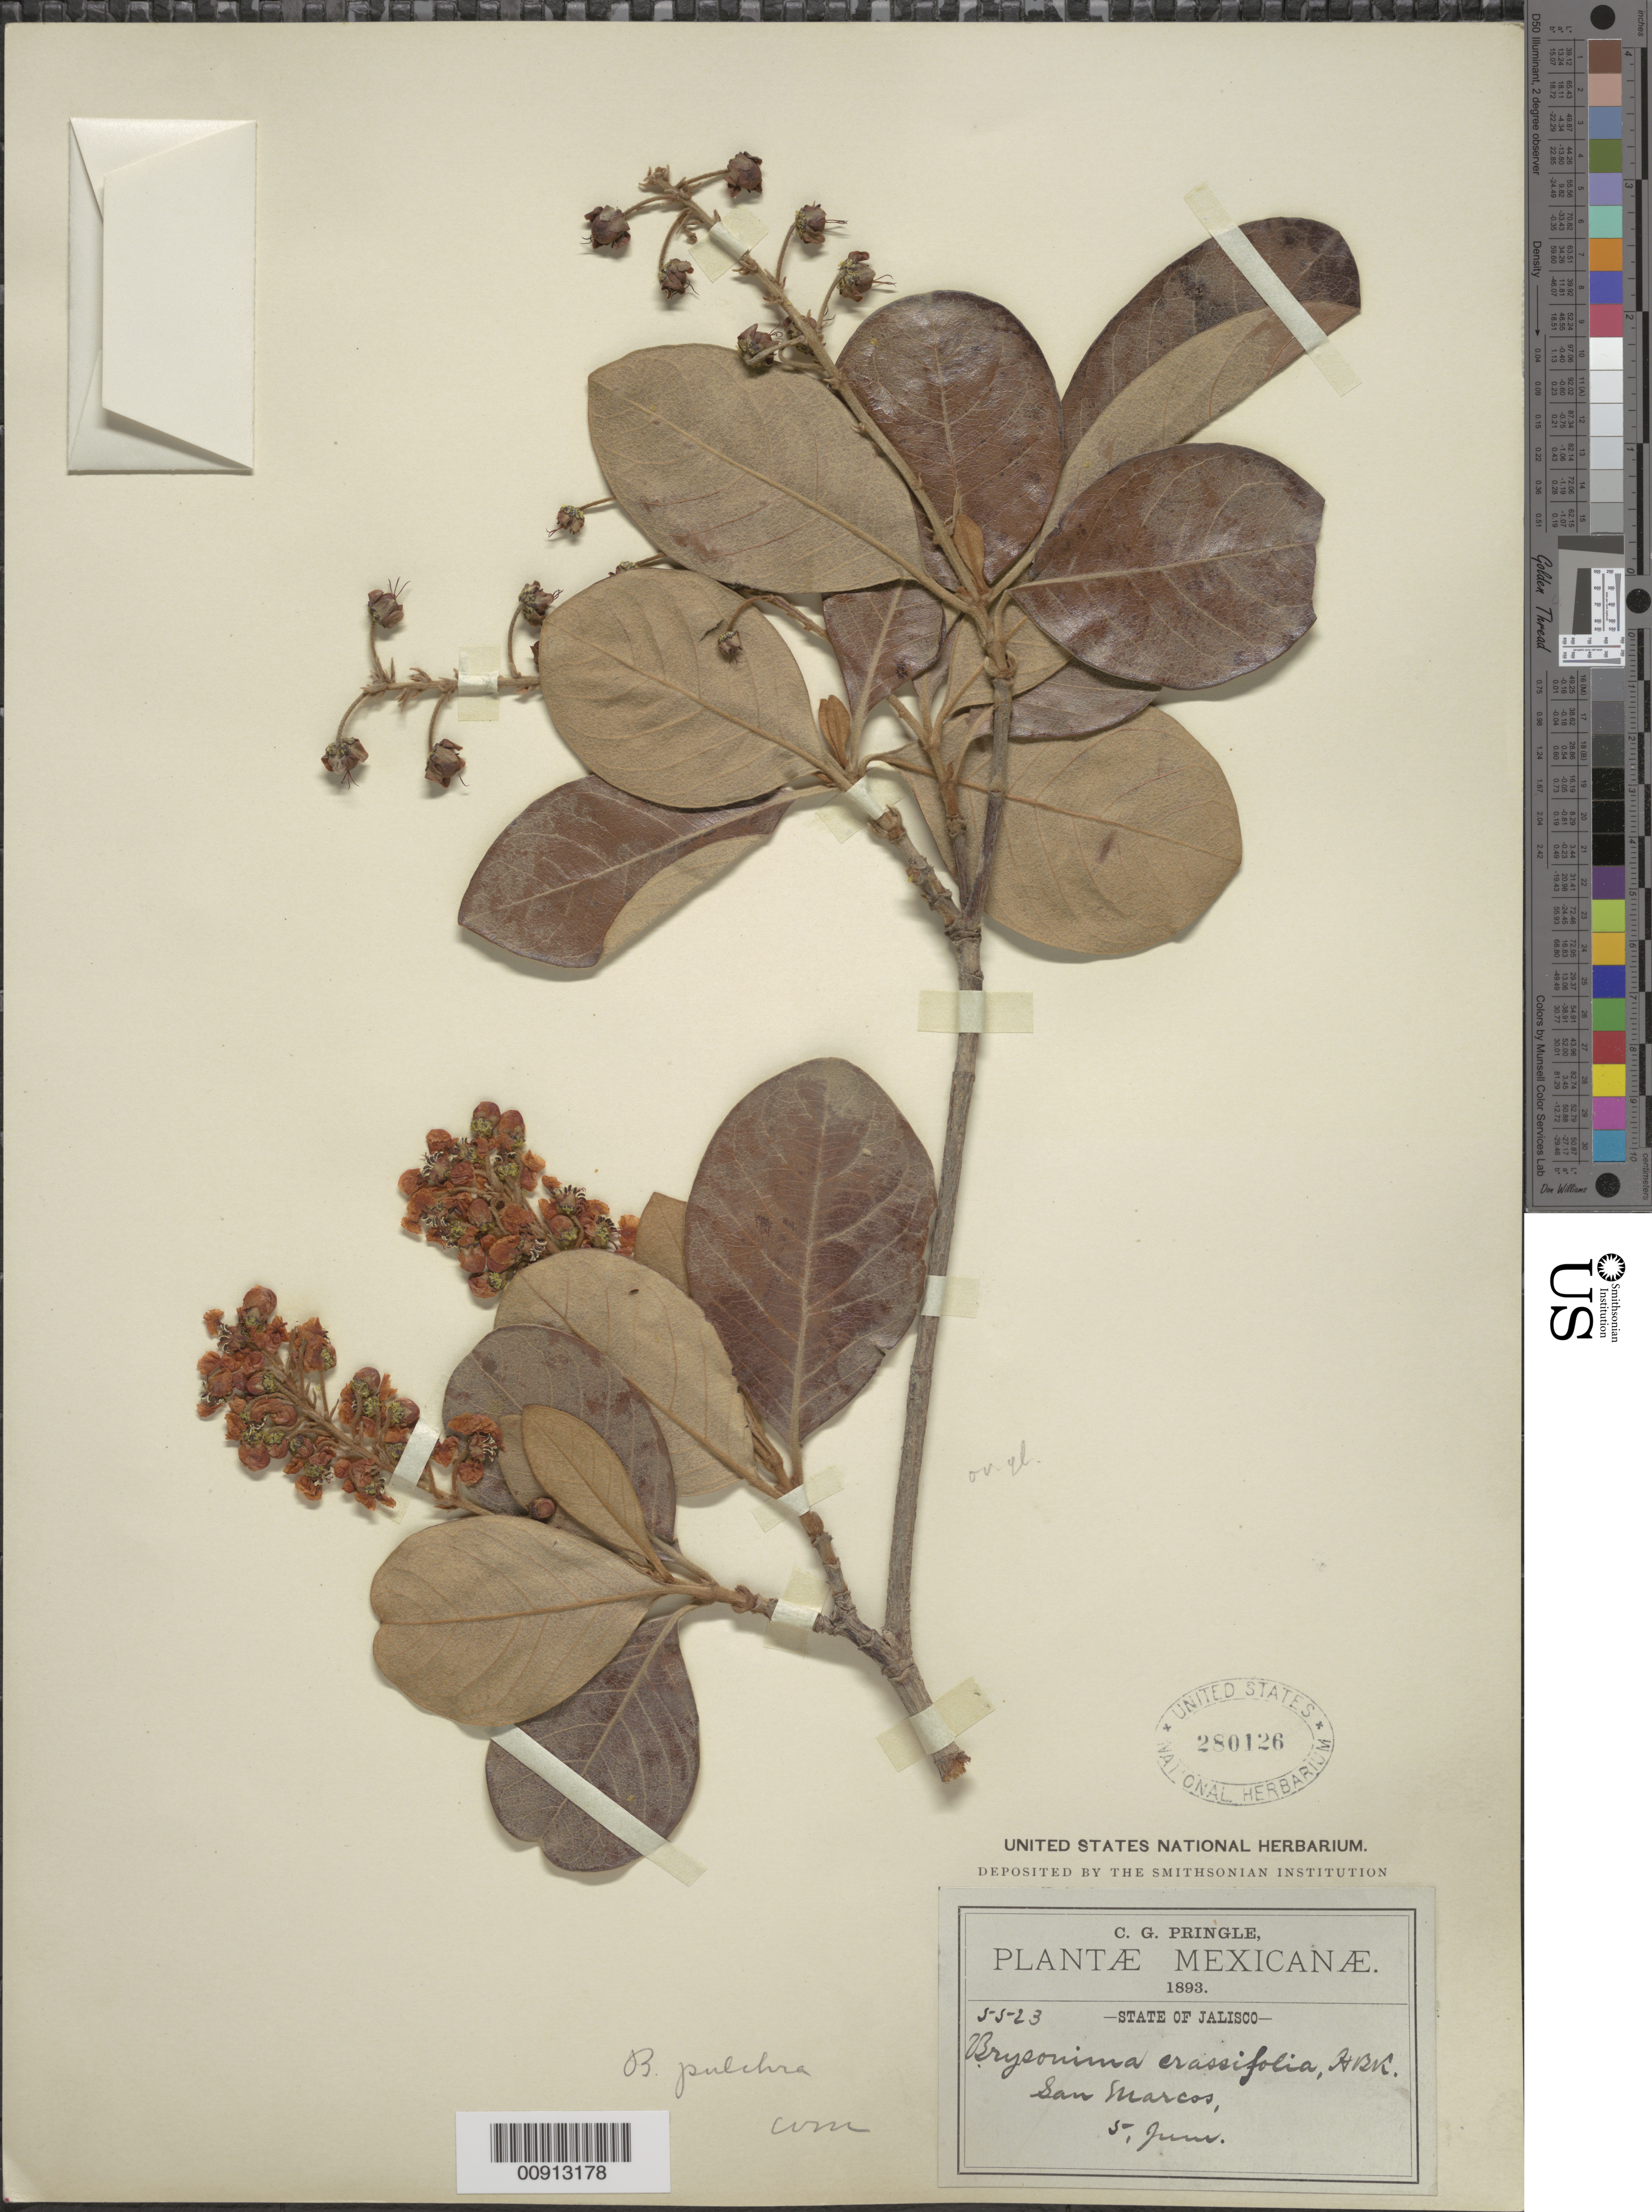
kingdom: Plantae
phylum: Tracheophyta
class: Magnoliopsida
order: Malpighiales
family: Malpighiaceae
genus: Byrsonima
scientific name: Byrsonima crassifolia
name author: (L.) Kunth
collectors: C. G. Pringle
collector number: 5523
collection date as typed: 05 Jun 1893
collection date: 1893-06-05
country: Mexico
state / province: Jalisco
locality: San Marcos, State of Jalisco.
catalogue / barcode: US 280126